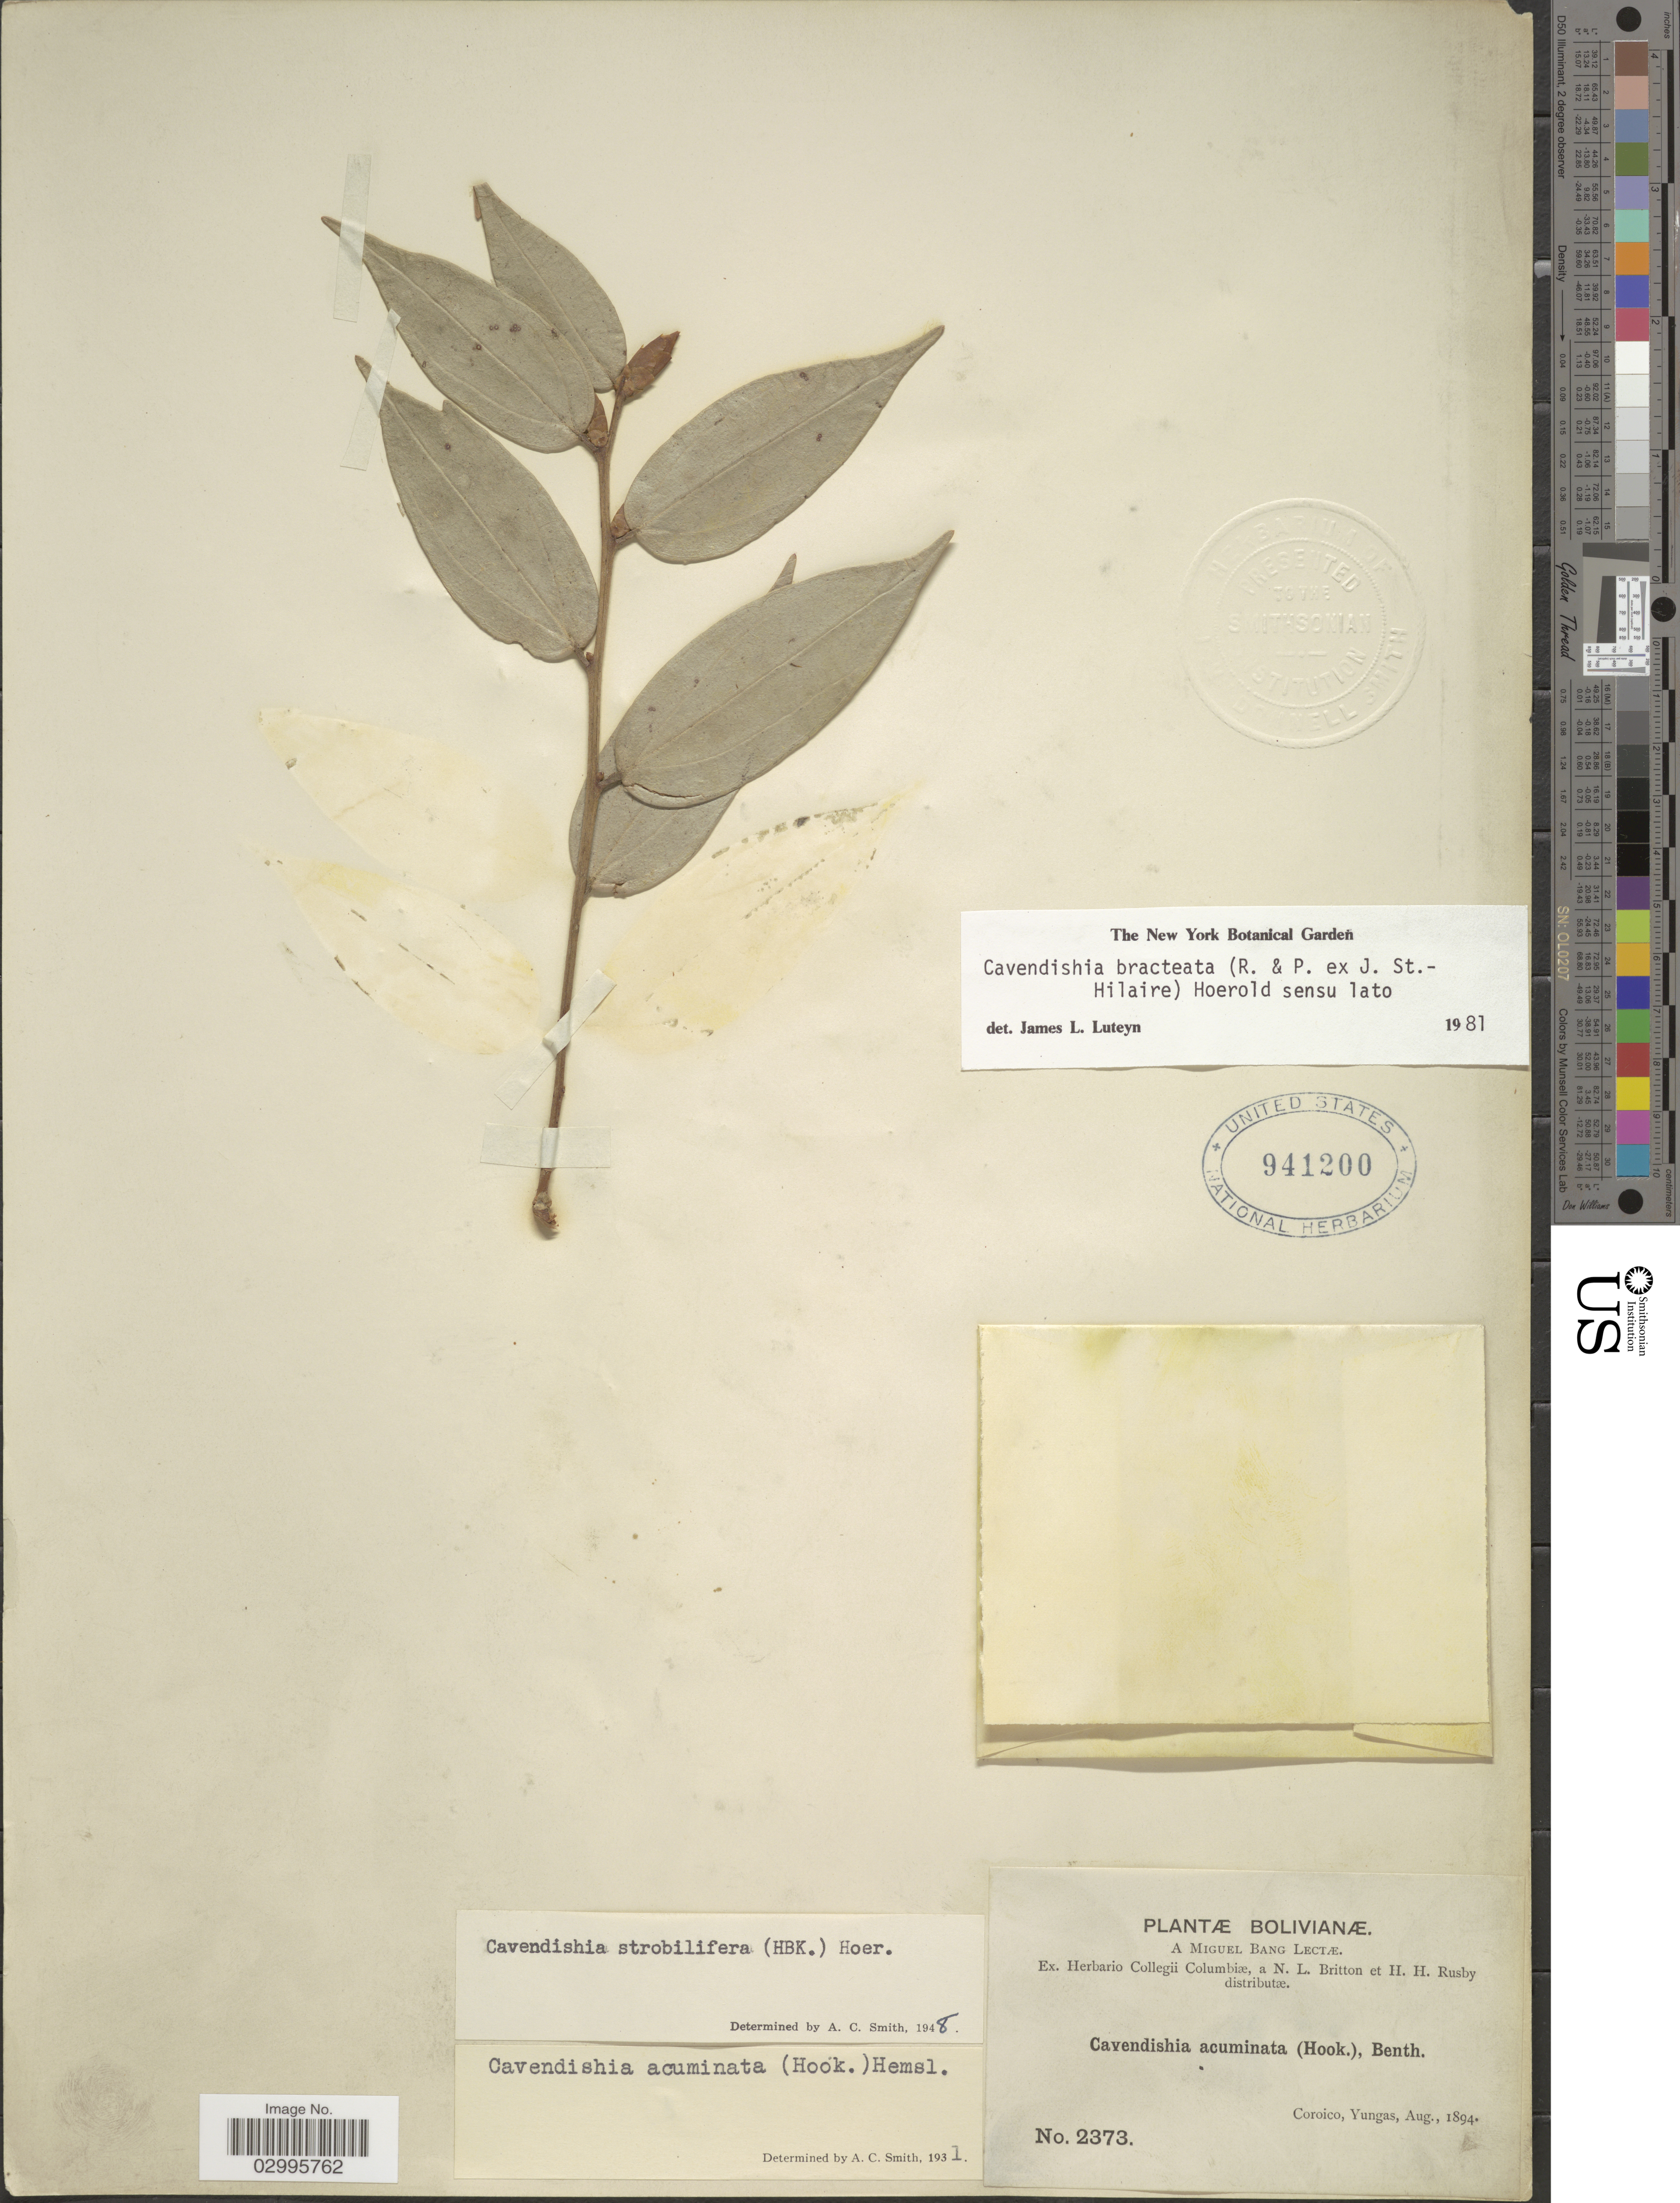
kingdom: Plantae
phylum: Tracheophyta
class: Magnoliopsida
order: Ericales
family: Ericaceae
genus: Cavendishia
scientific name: Cavendishia bracteata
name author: (Ruiz & Pav. ex J. St.-Hil.) Hoerold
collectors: M. Bang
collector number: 2373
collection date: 1894-08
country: Bolivia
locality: Coroico, Yungas.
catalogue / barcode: US 941200